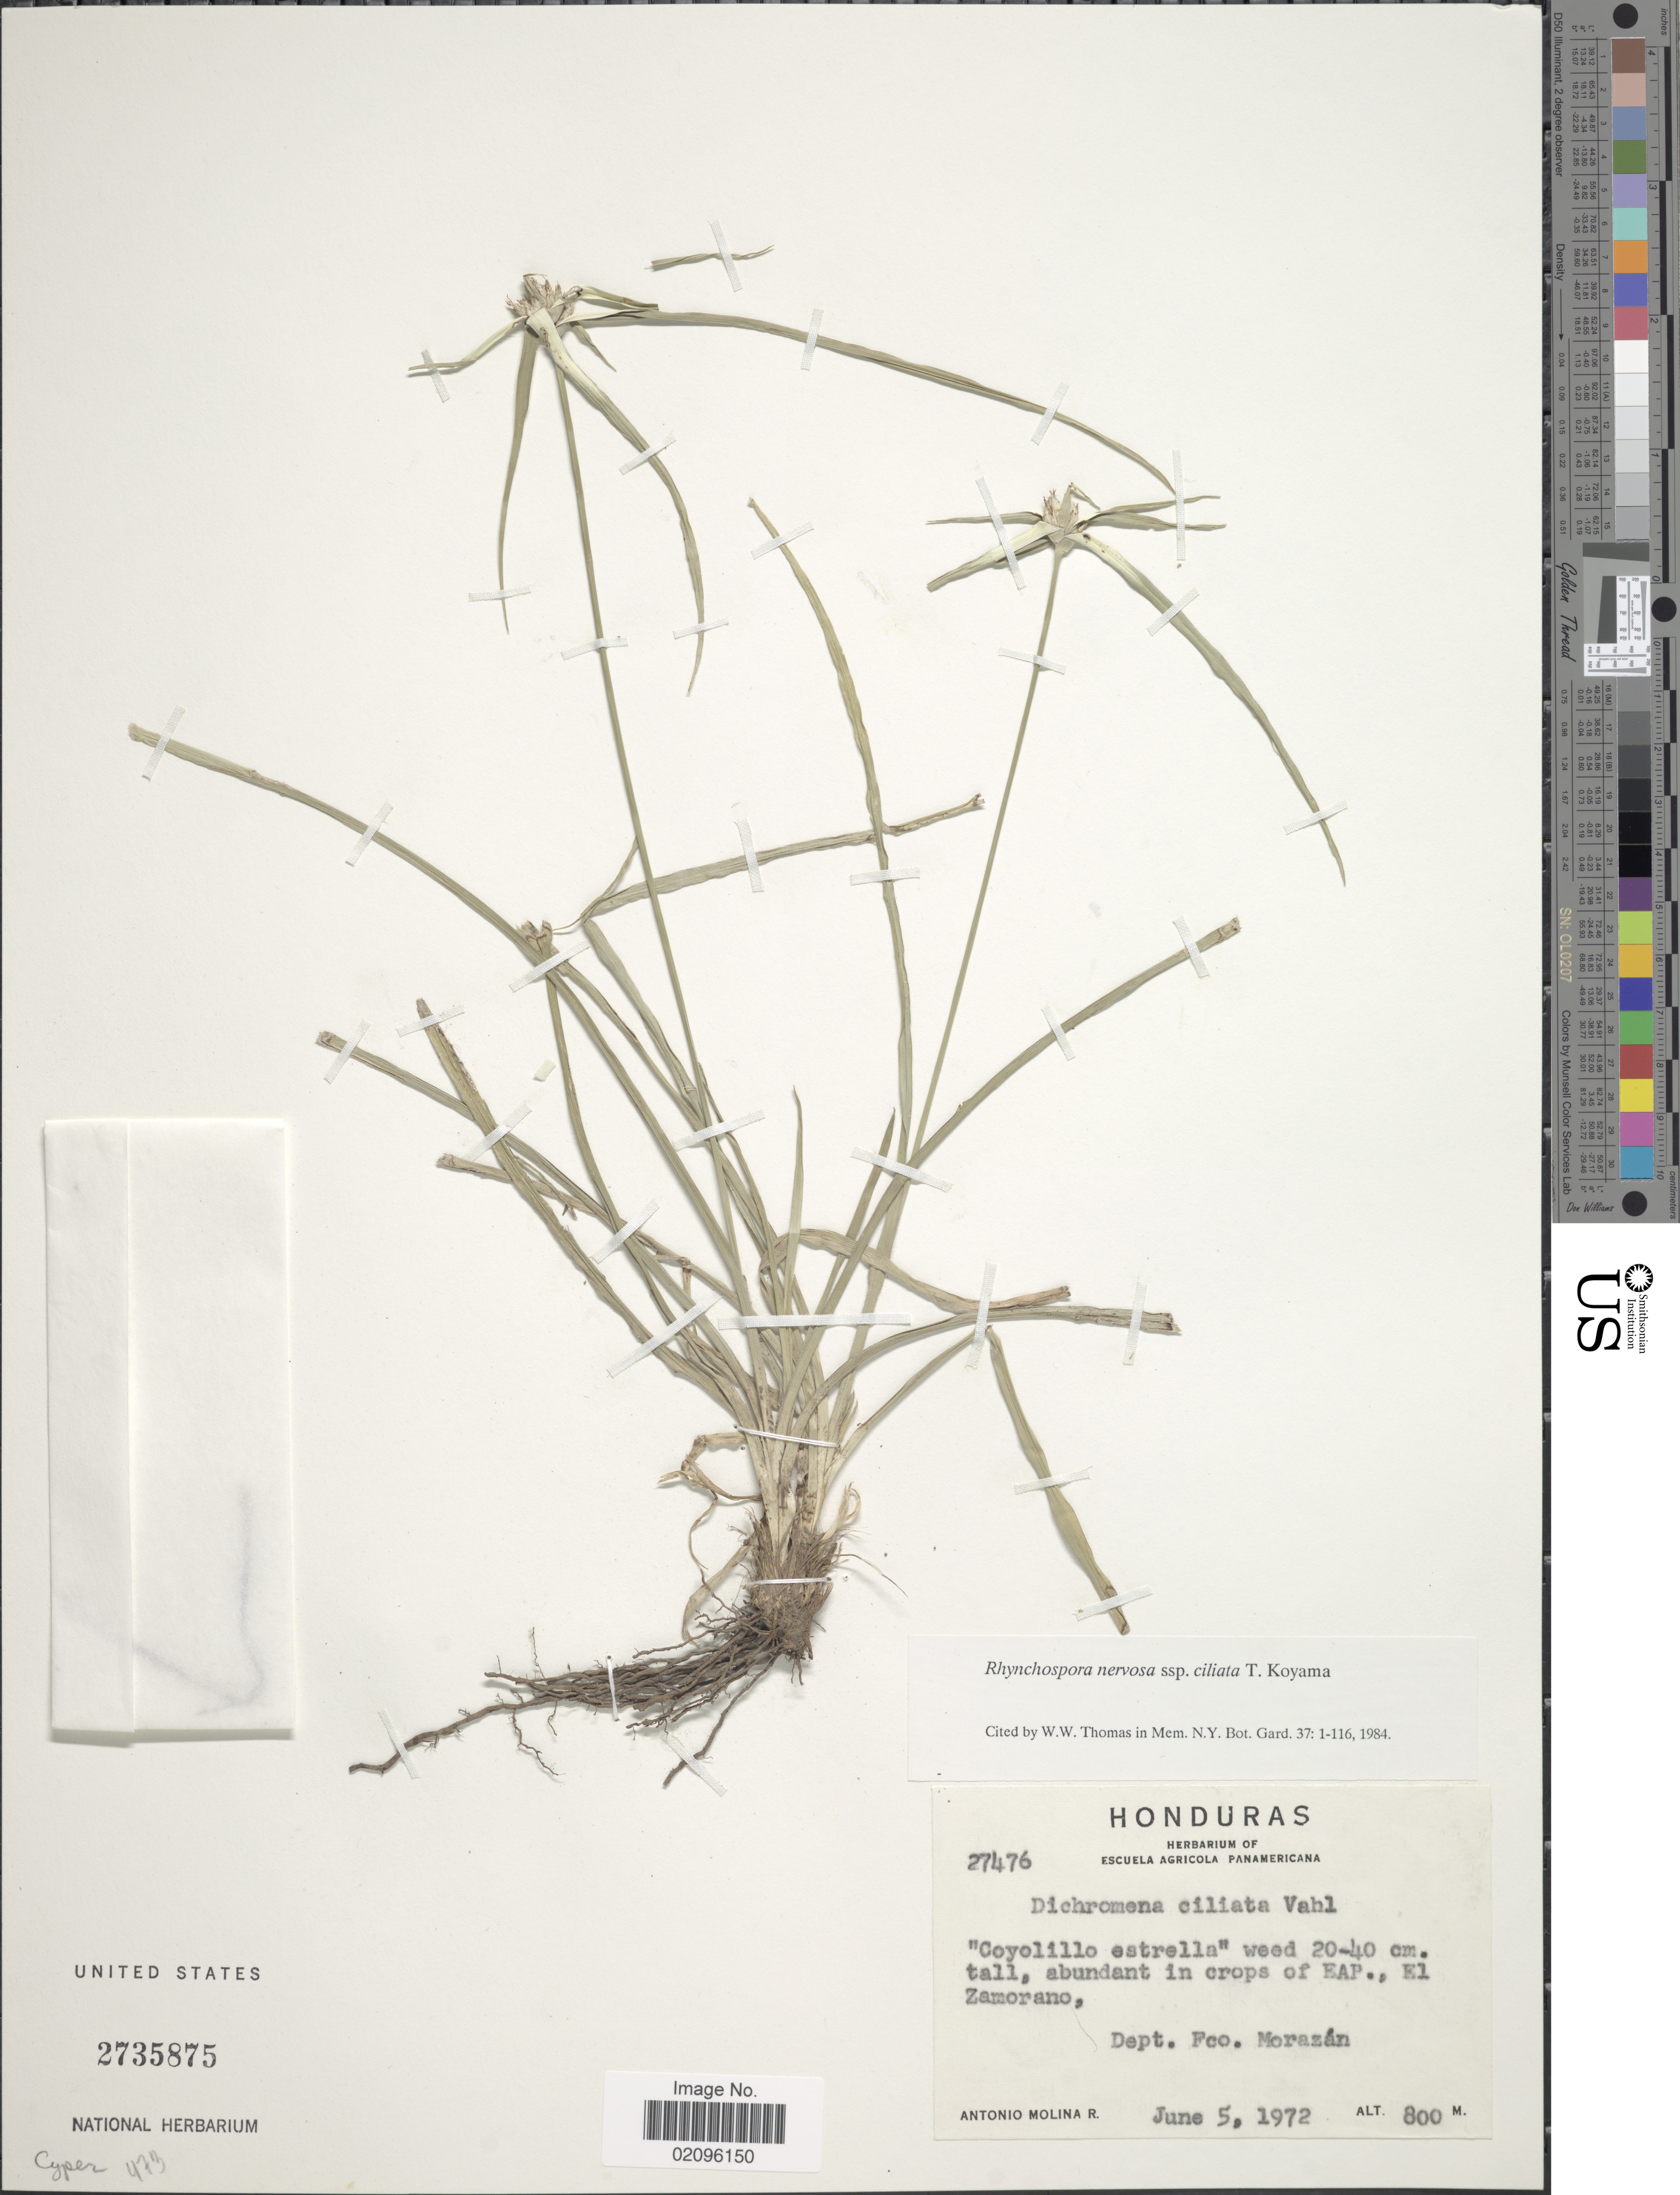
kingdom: Plantae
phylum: Tracheophyta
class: Liliopsida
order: Poales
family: Cyperaceae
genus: Rhynchospora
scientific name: Rhynchospora nervosa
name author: (Vahl) Boeckeler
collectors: A. Molina R.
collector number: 27476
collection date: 1972-06-05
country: Honduras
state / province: Fco. Morazán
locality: Coyolillo estrella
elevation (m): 800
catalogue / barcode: US 2735875